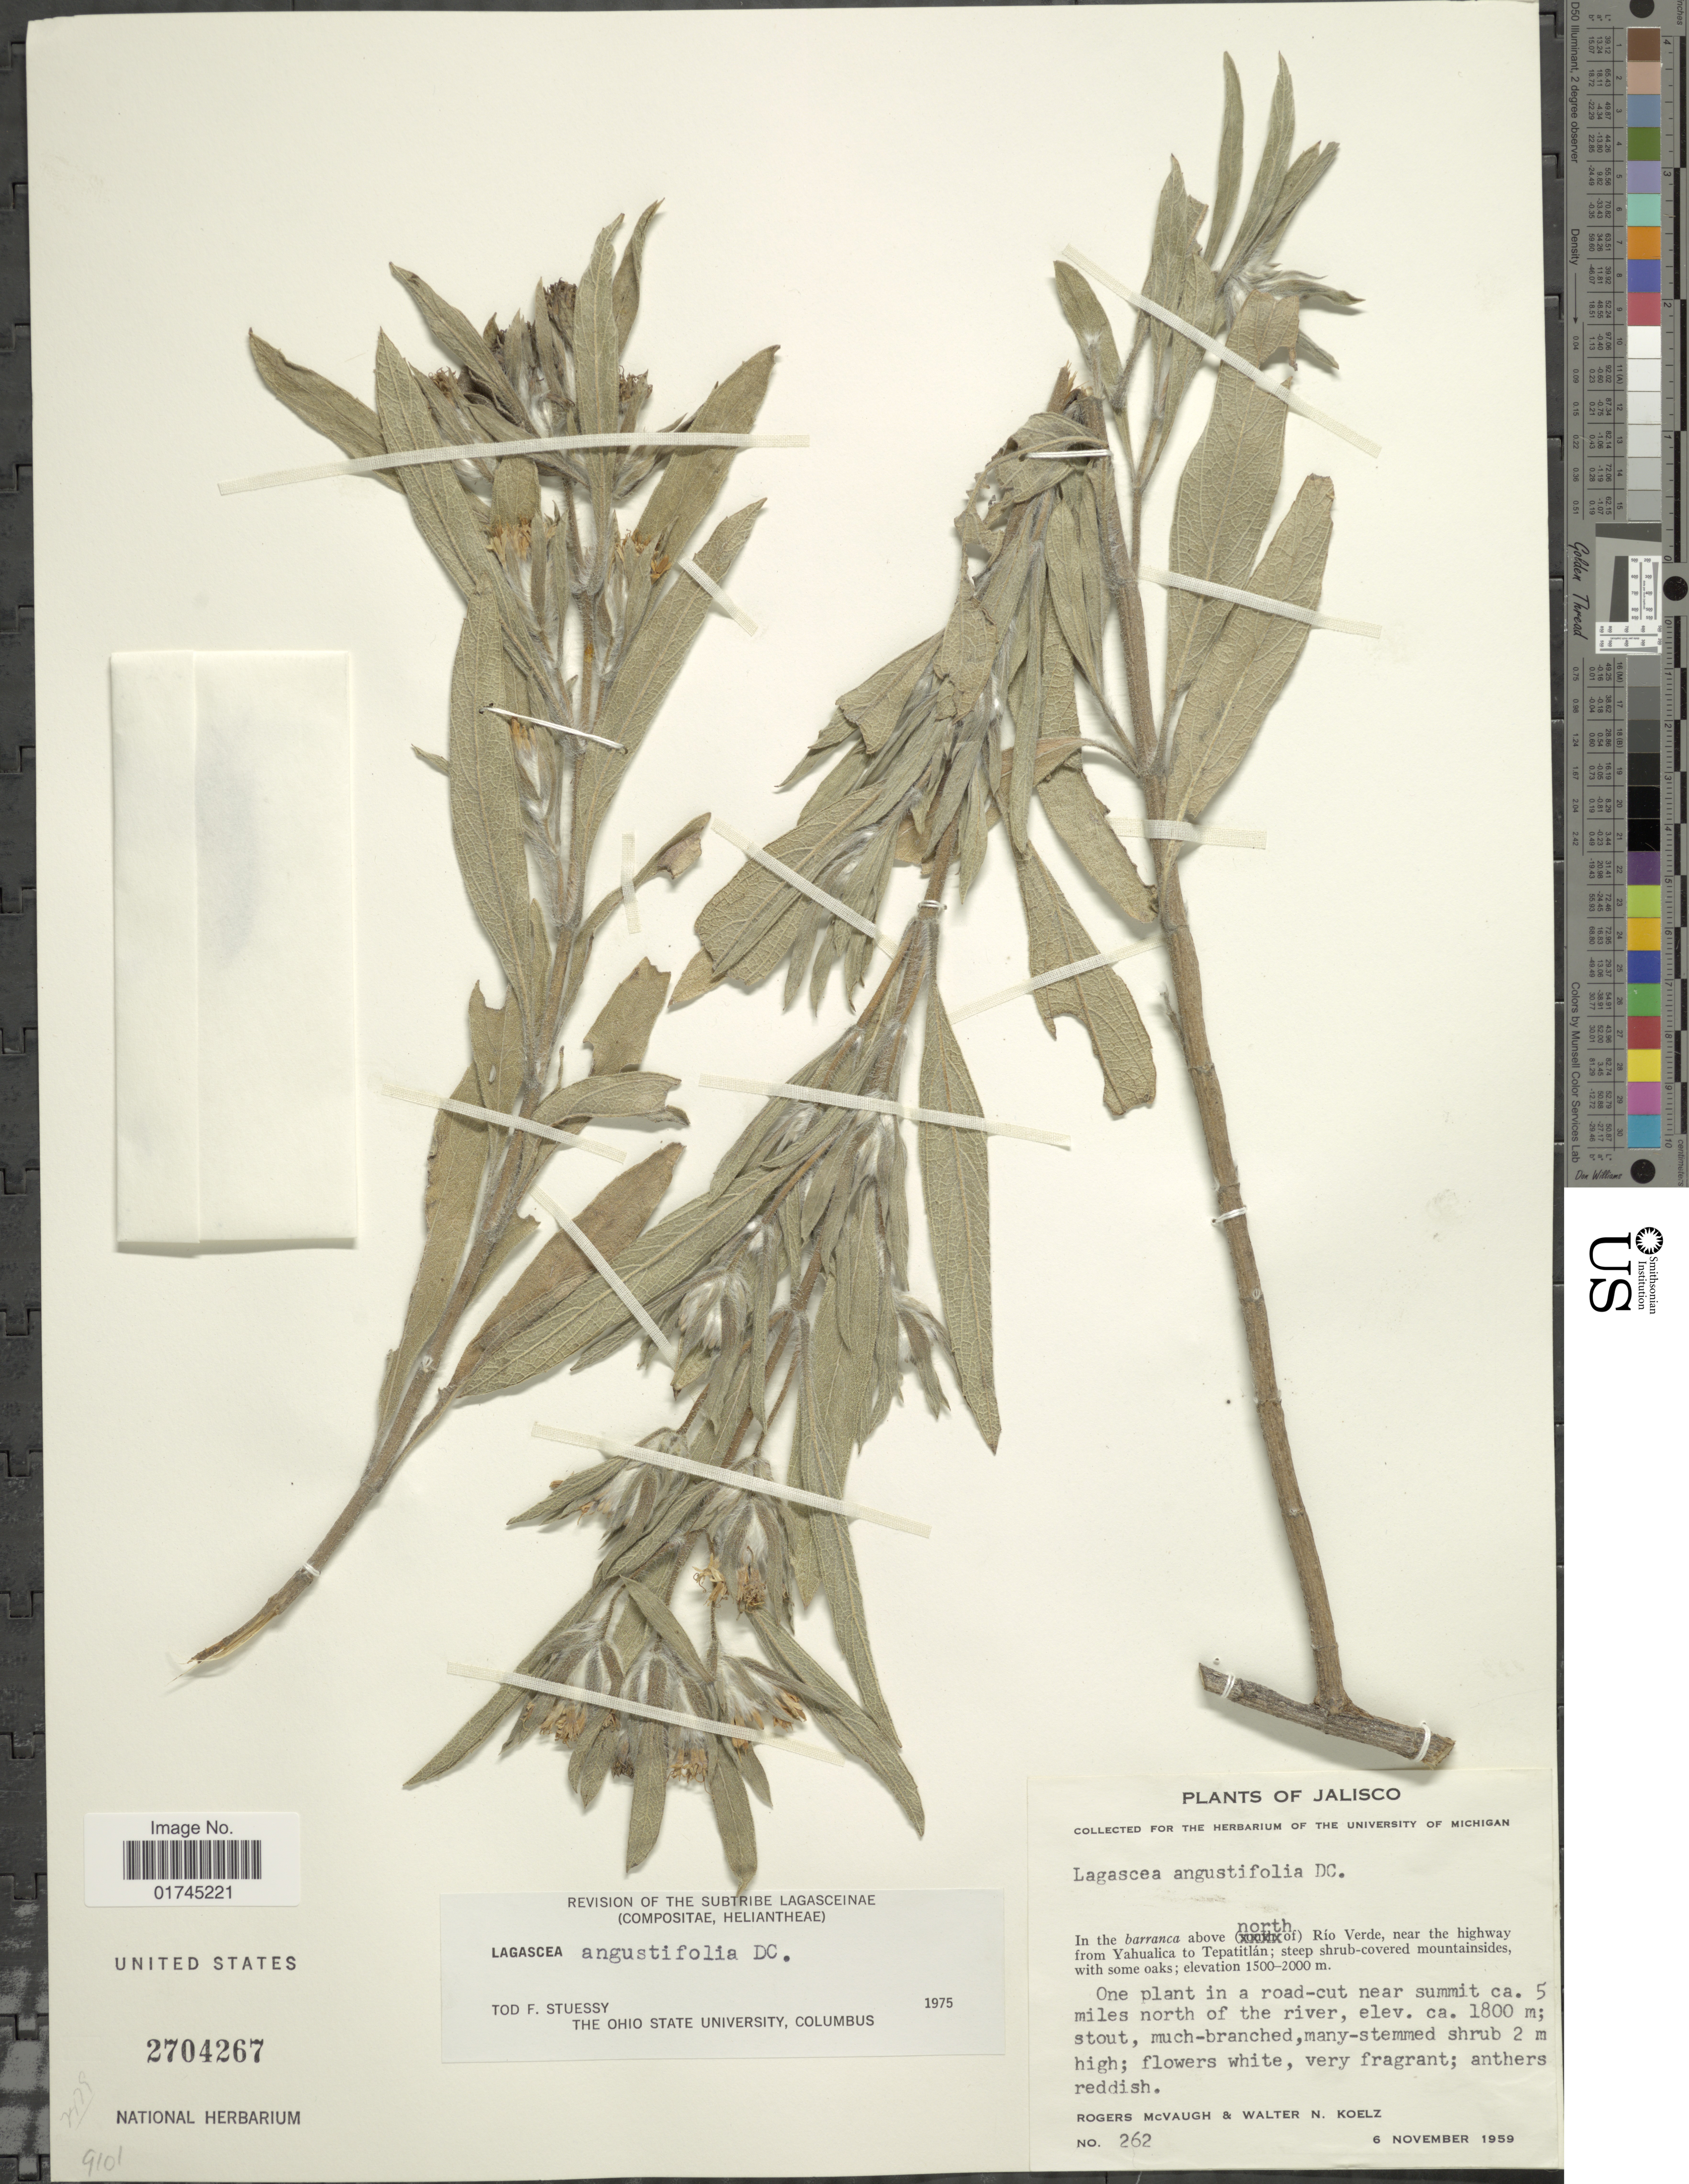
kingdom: Plantae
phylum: Tracheophyta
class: Magnoliopsida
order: Asterales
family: Asteraceae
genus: Lagascea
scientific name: Lagascea angustifolia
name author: DC.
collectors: R. McVaugh & W. N. Koelz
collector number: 262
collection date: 1959-11-06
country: Mexico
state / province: Jalisco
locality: In the barranca above north Río Verde, near the highway from Yahualica to Tepatitlán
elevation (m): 1800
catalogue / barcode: US 2704267